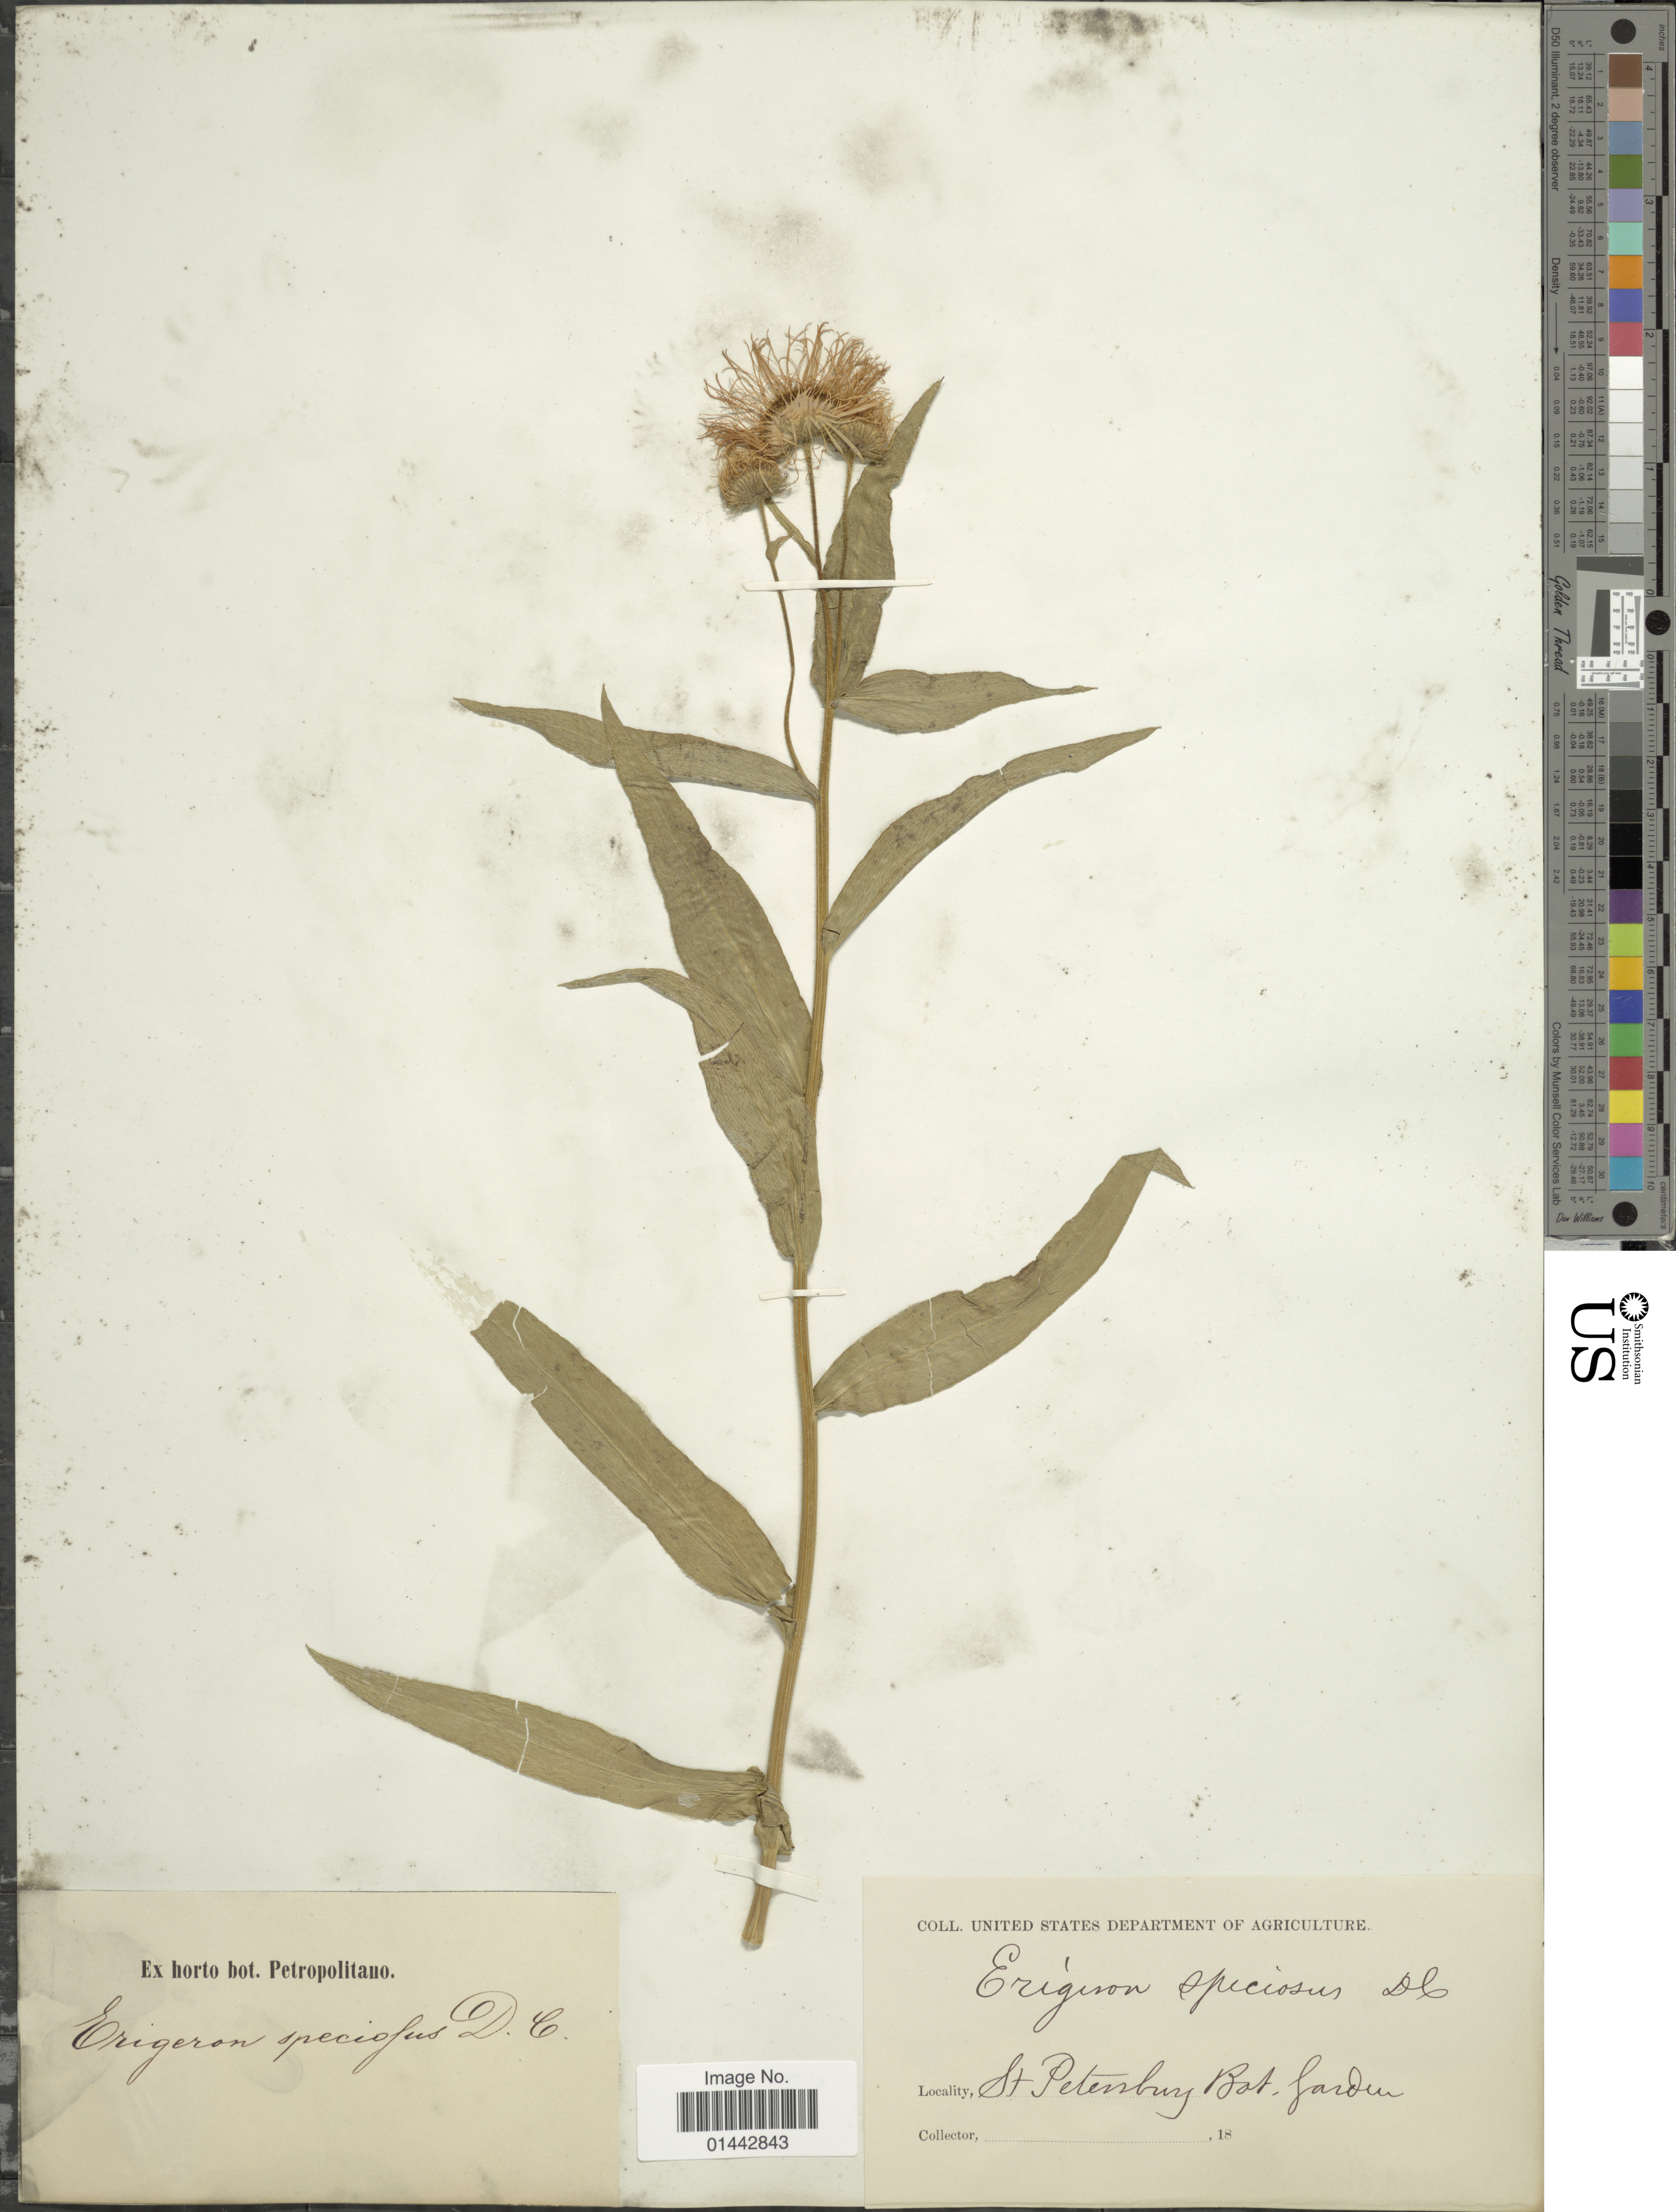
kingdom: Plantae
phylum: Tracheophyta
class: Magnoliopsida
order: Asterales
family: Asteraceae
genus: Erigeron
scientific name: Erigeron speciosus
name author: (Lindl.) DC.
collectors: United States Department of Agriculture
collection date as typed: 18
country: Russian Federation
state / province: St. Petersburg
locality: St. Peterburg Bot. Garden.